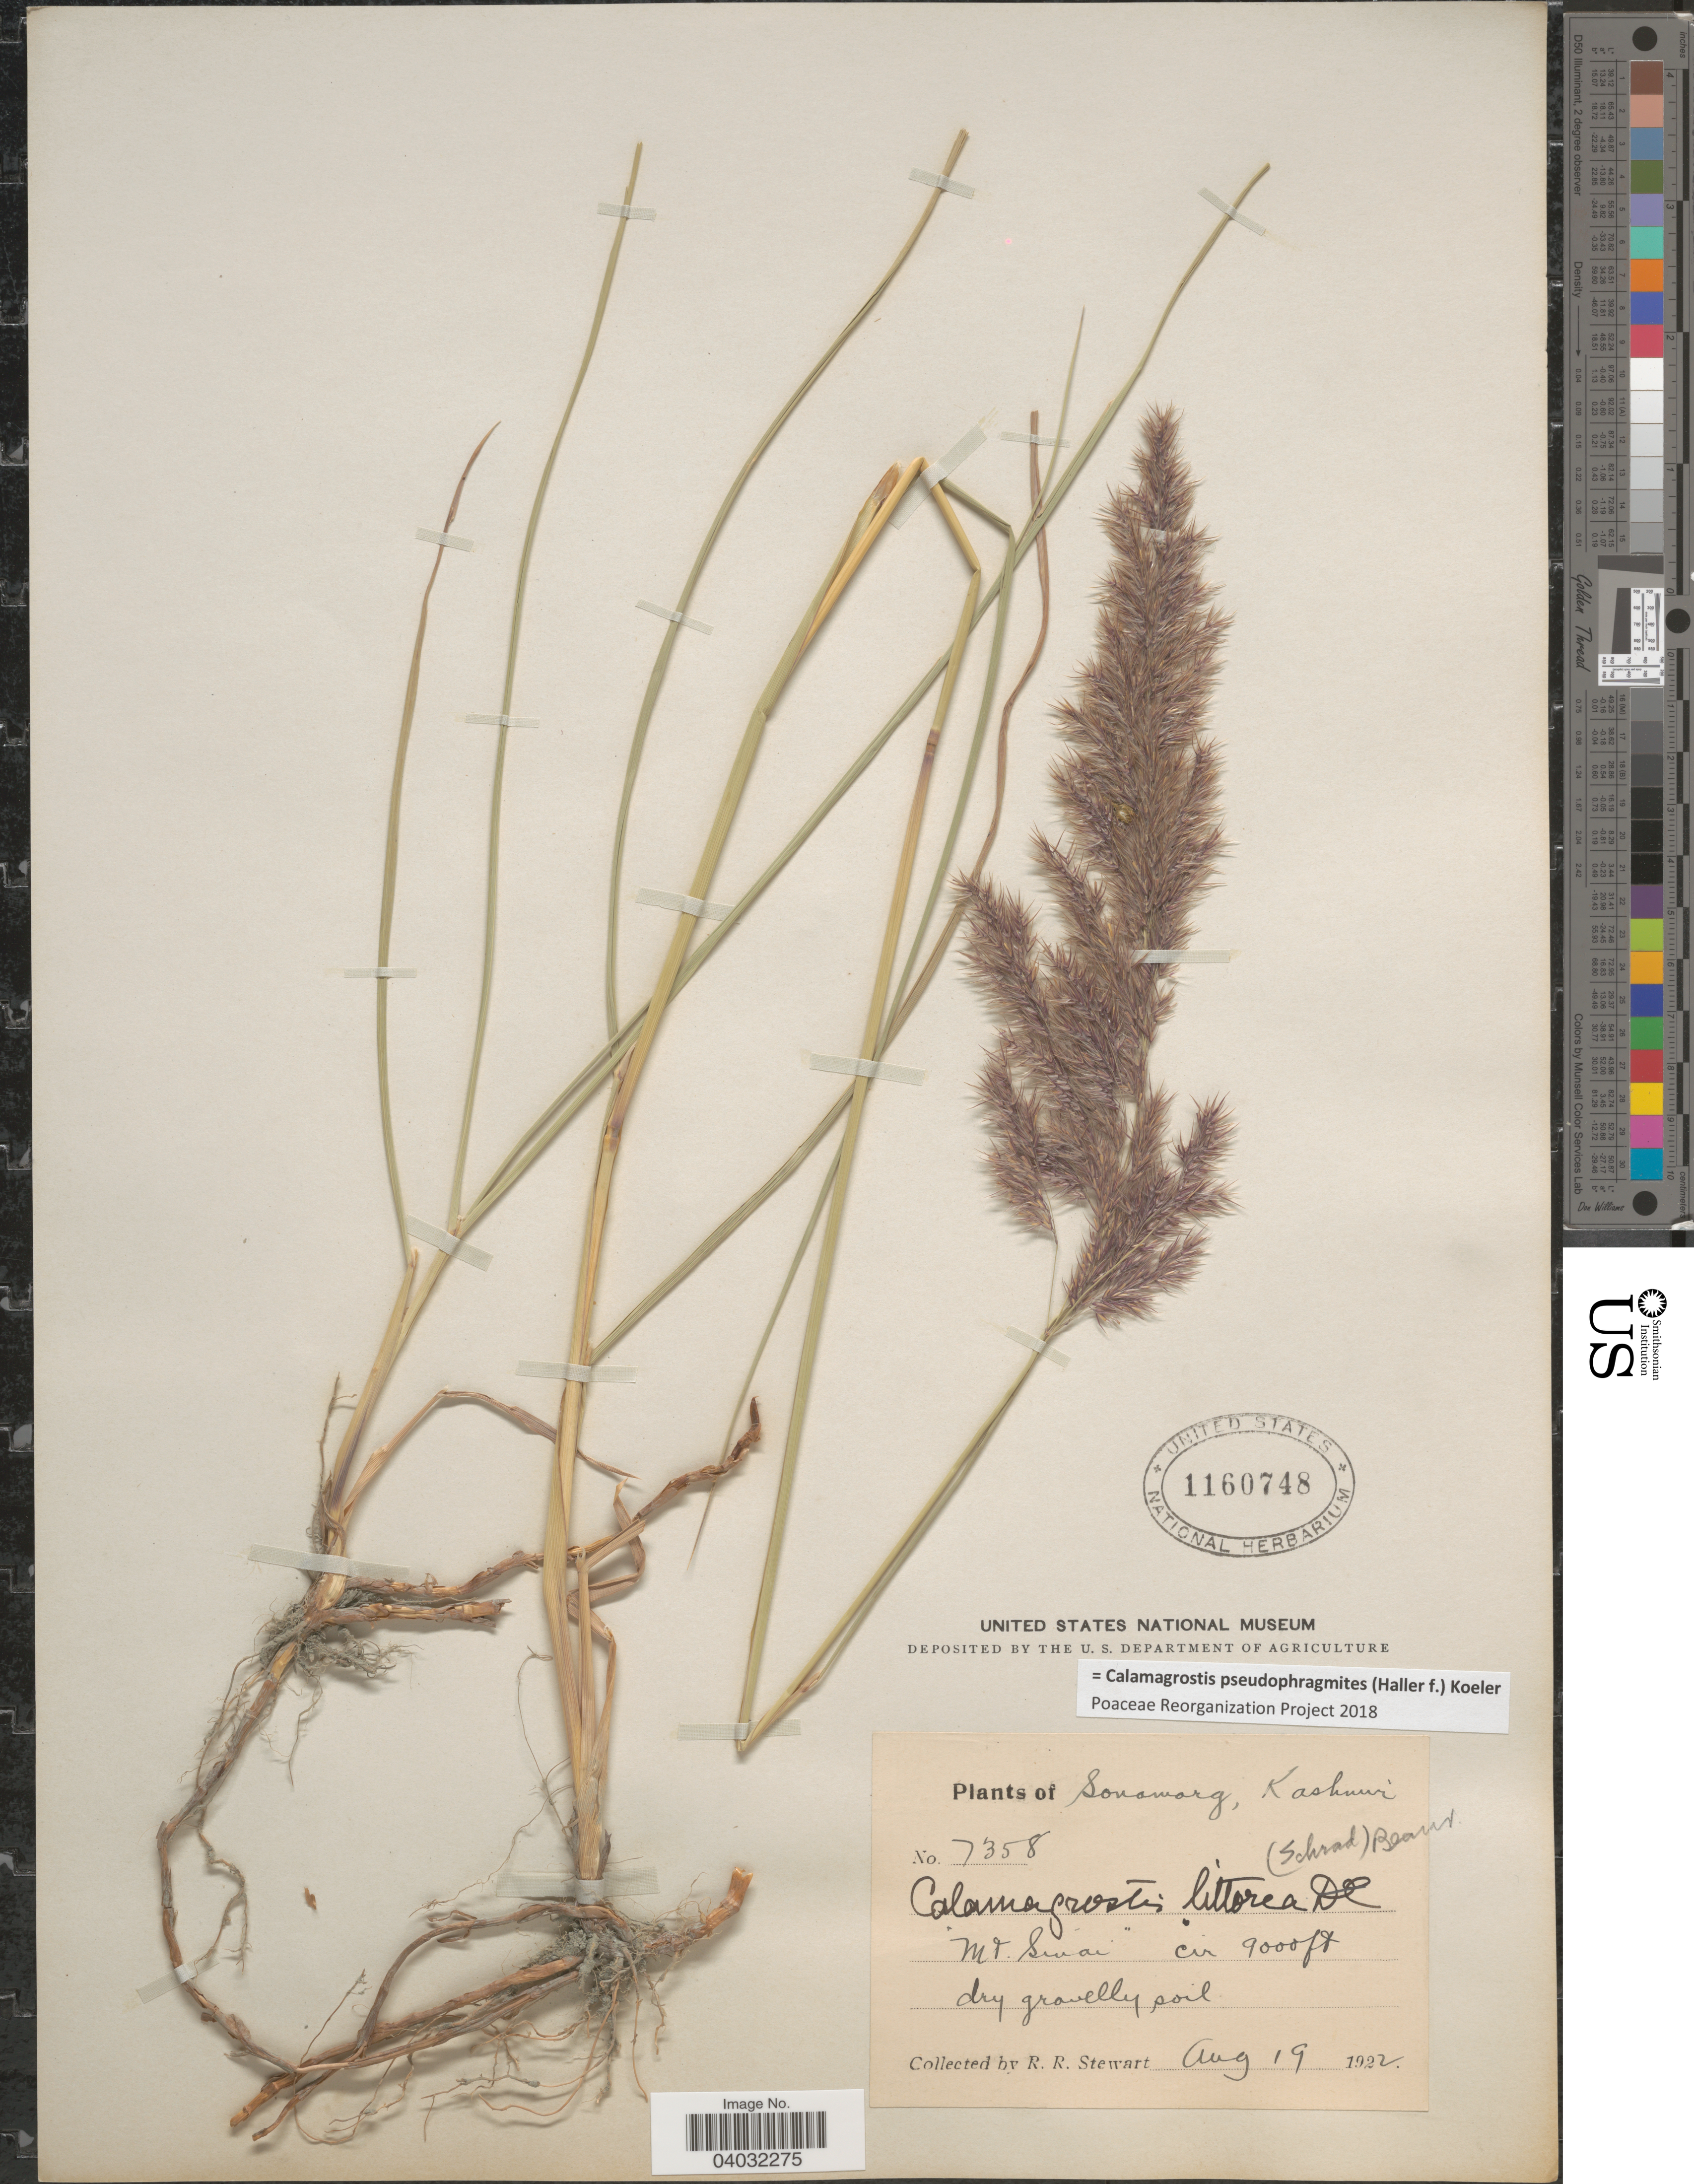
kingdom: Plantae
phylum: Tracheophyta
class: Liliopsida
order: Poales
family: Poaceae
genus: Calamagrostis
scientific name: Calamagrostis pseudophragmites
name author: (Haller f.) Koeler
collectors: R. Stewart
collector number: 7358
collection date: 1922-08-19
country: India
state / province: Jammu and Kashmir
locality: Sonamarg, Kashmir. Mt. Sinai [interpreted].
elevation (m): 2743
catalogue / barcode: US 1160748